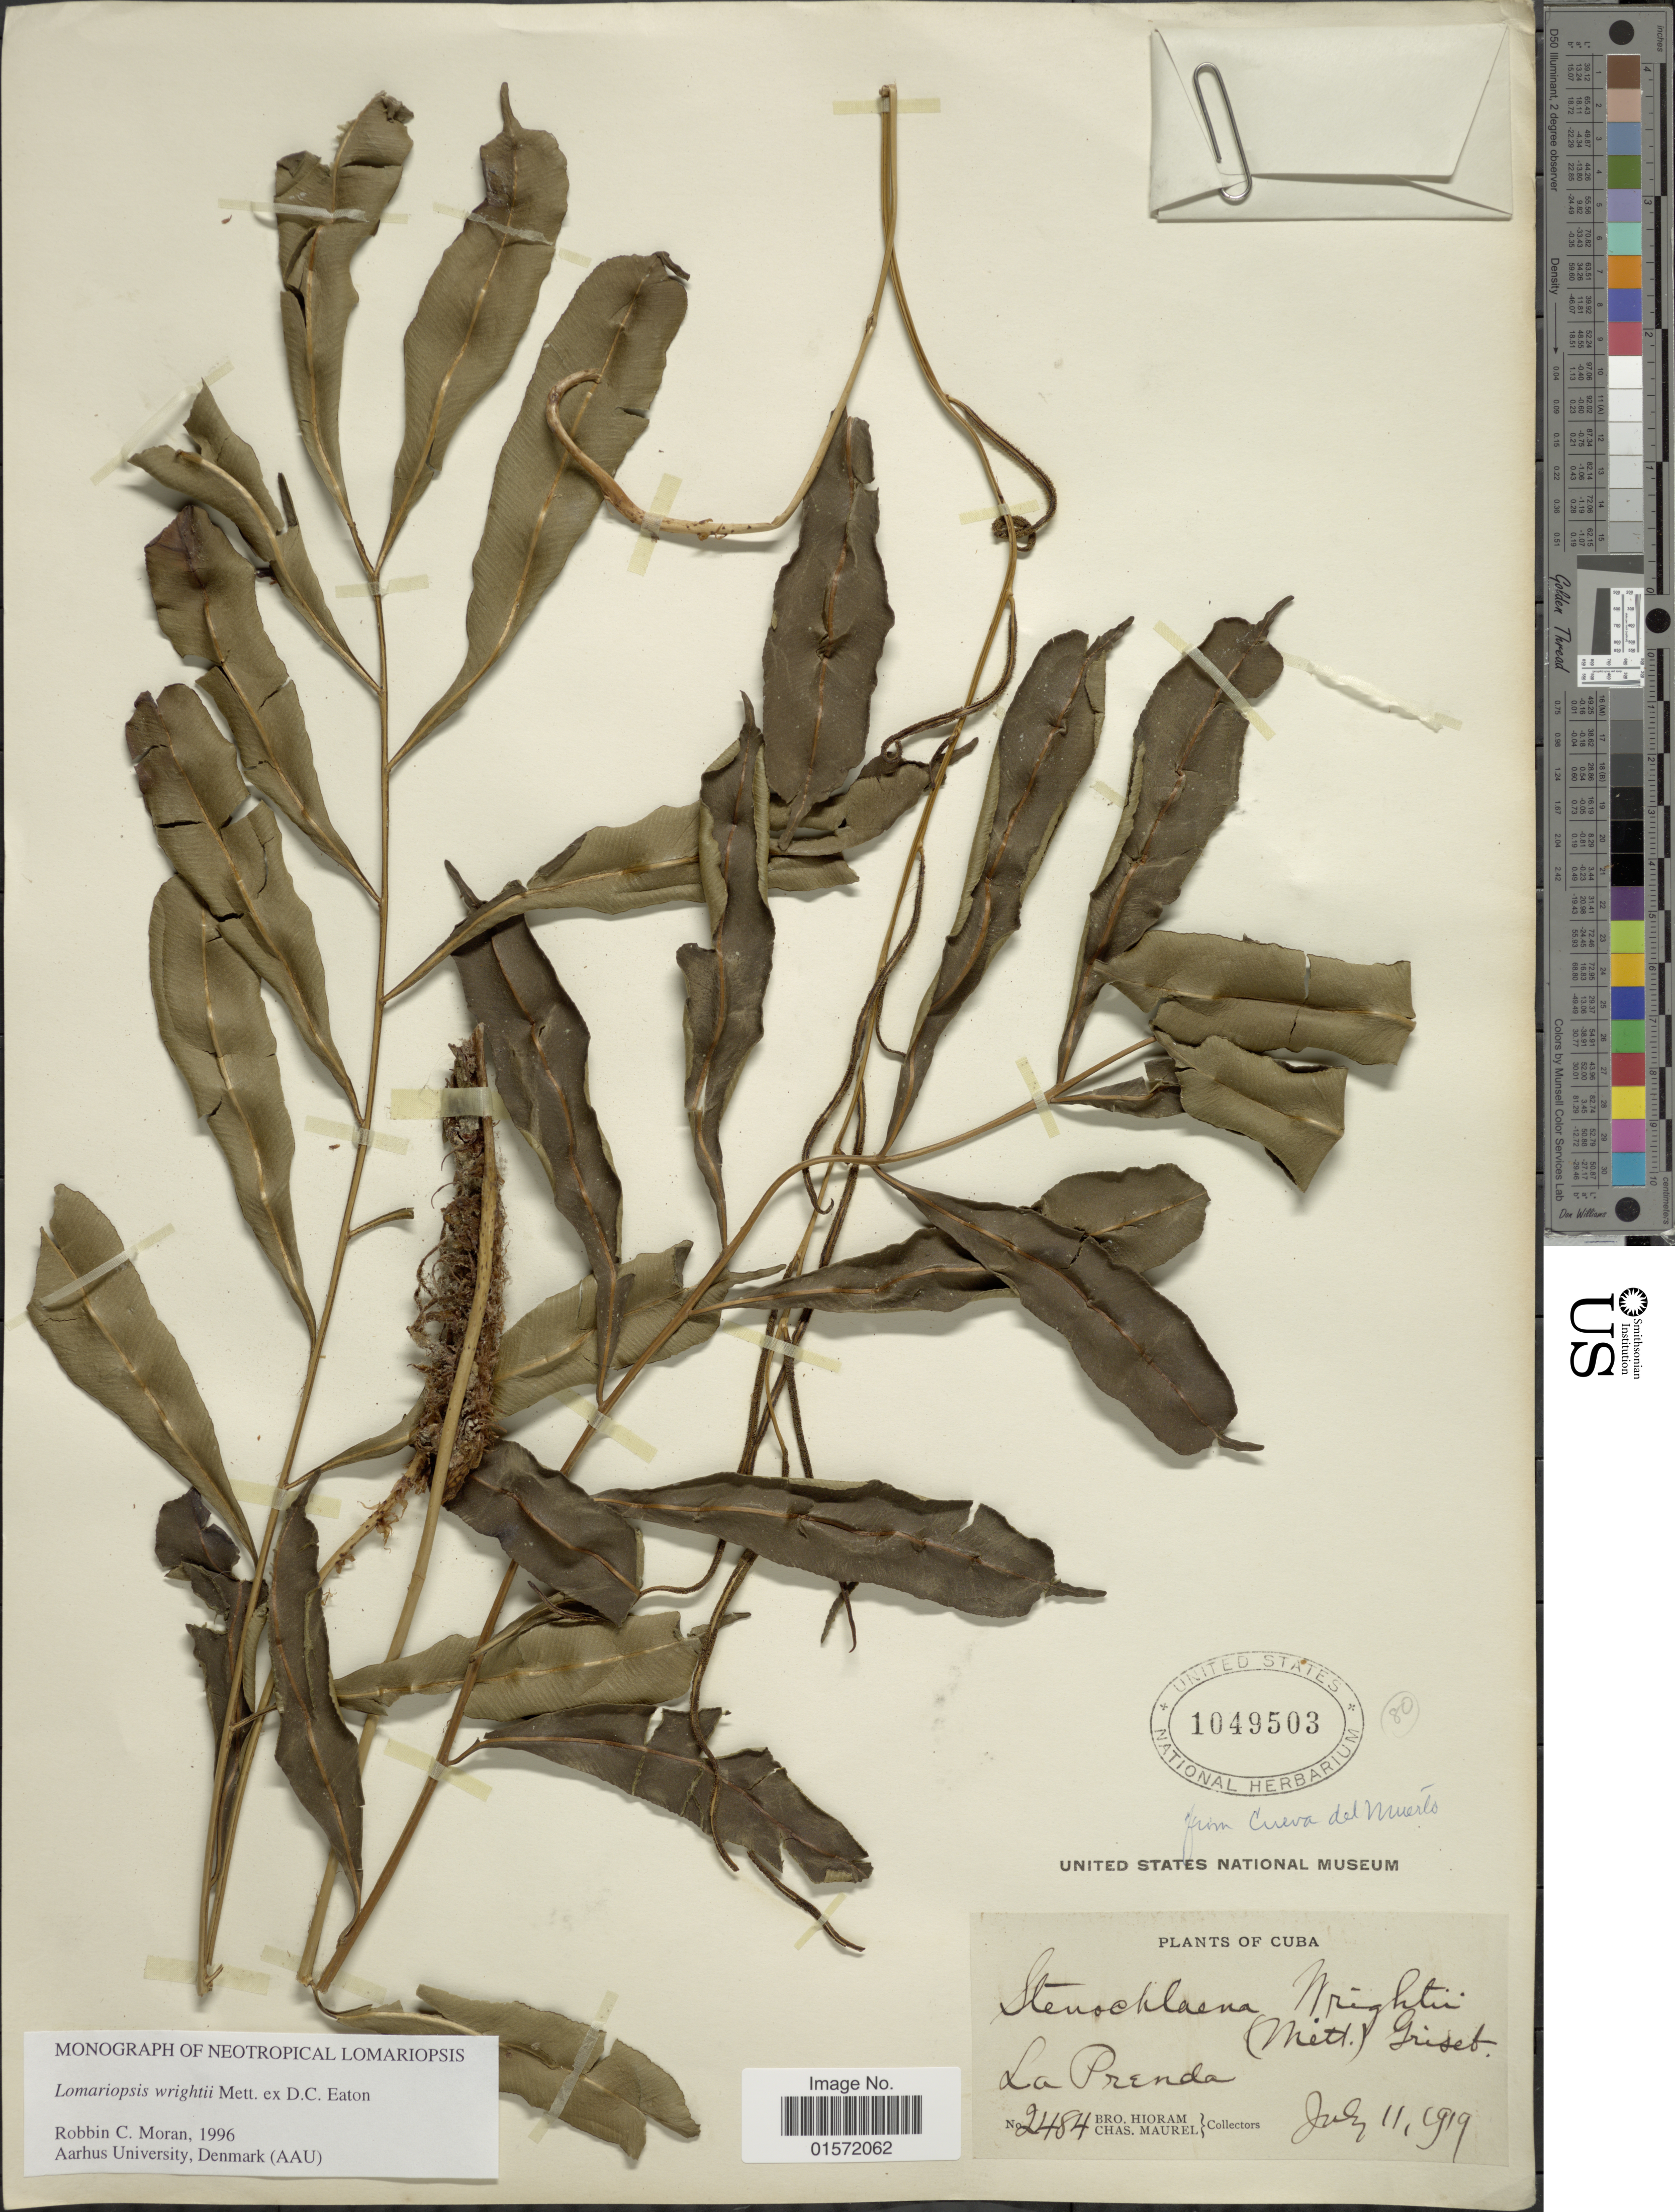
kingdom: Plantae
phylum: Tracheophyta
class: Polypodiopsida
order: Polypodiales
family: Lomariopsidaceae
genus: Lomariopsis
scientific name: Lomariopsis wrightii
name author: Mett. ex D.C. Eaton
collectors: Bro. Hioram & C. Maurel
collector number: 2484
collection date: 1919-07-11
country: Cuba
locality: La Prenda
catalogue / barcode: US 1049503